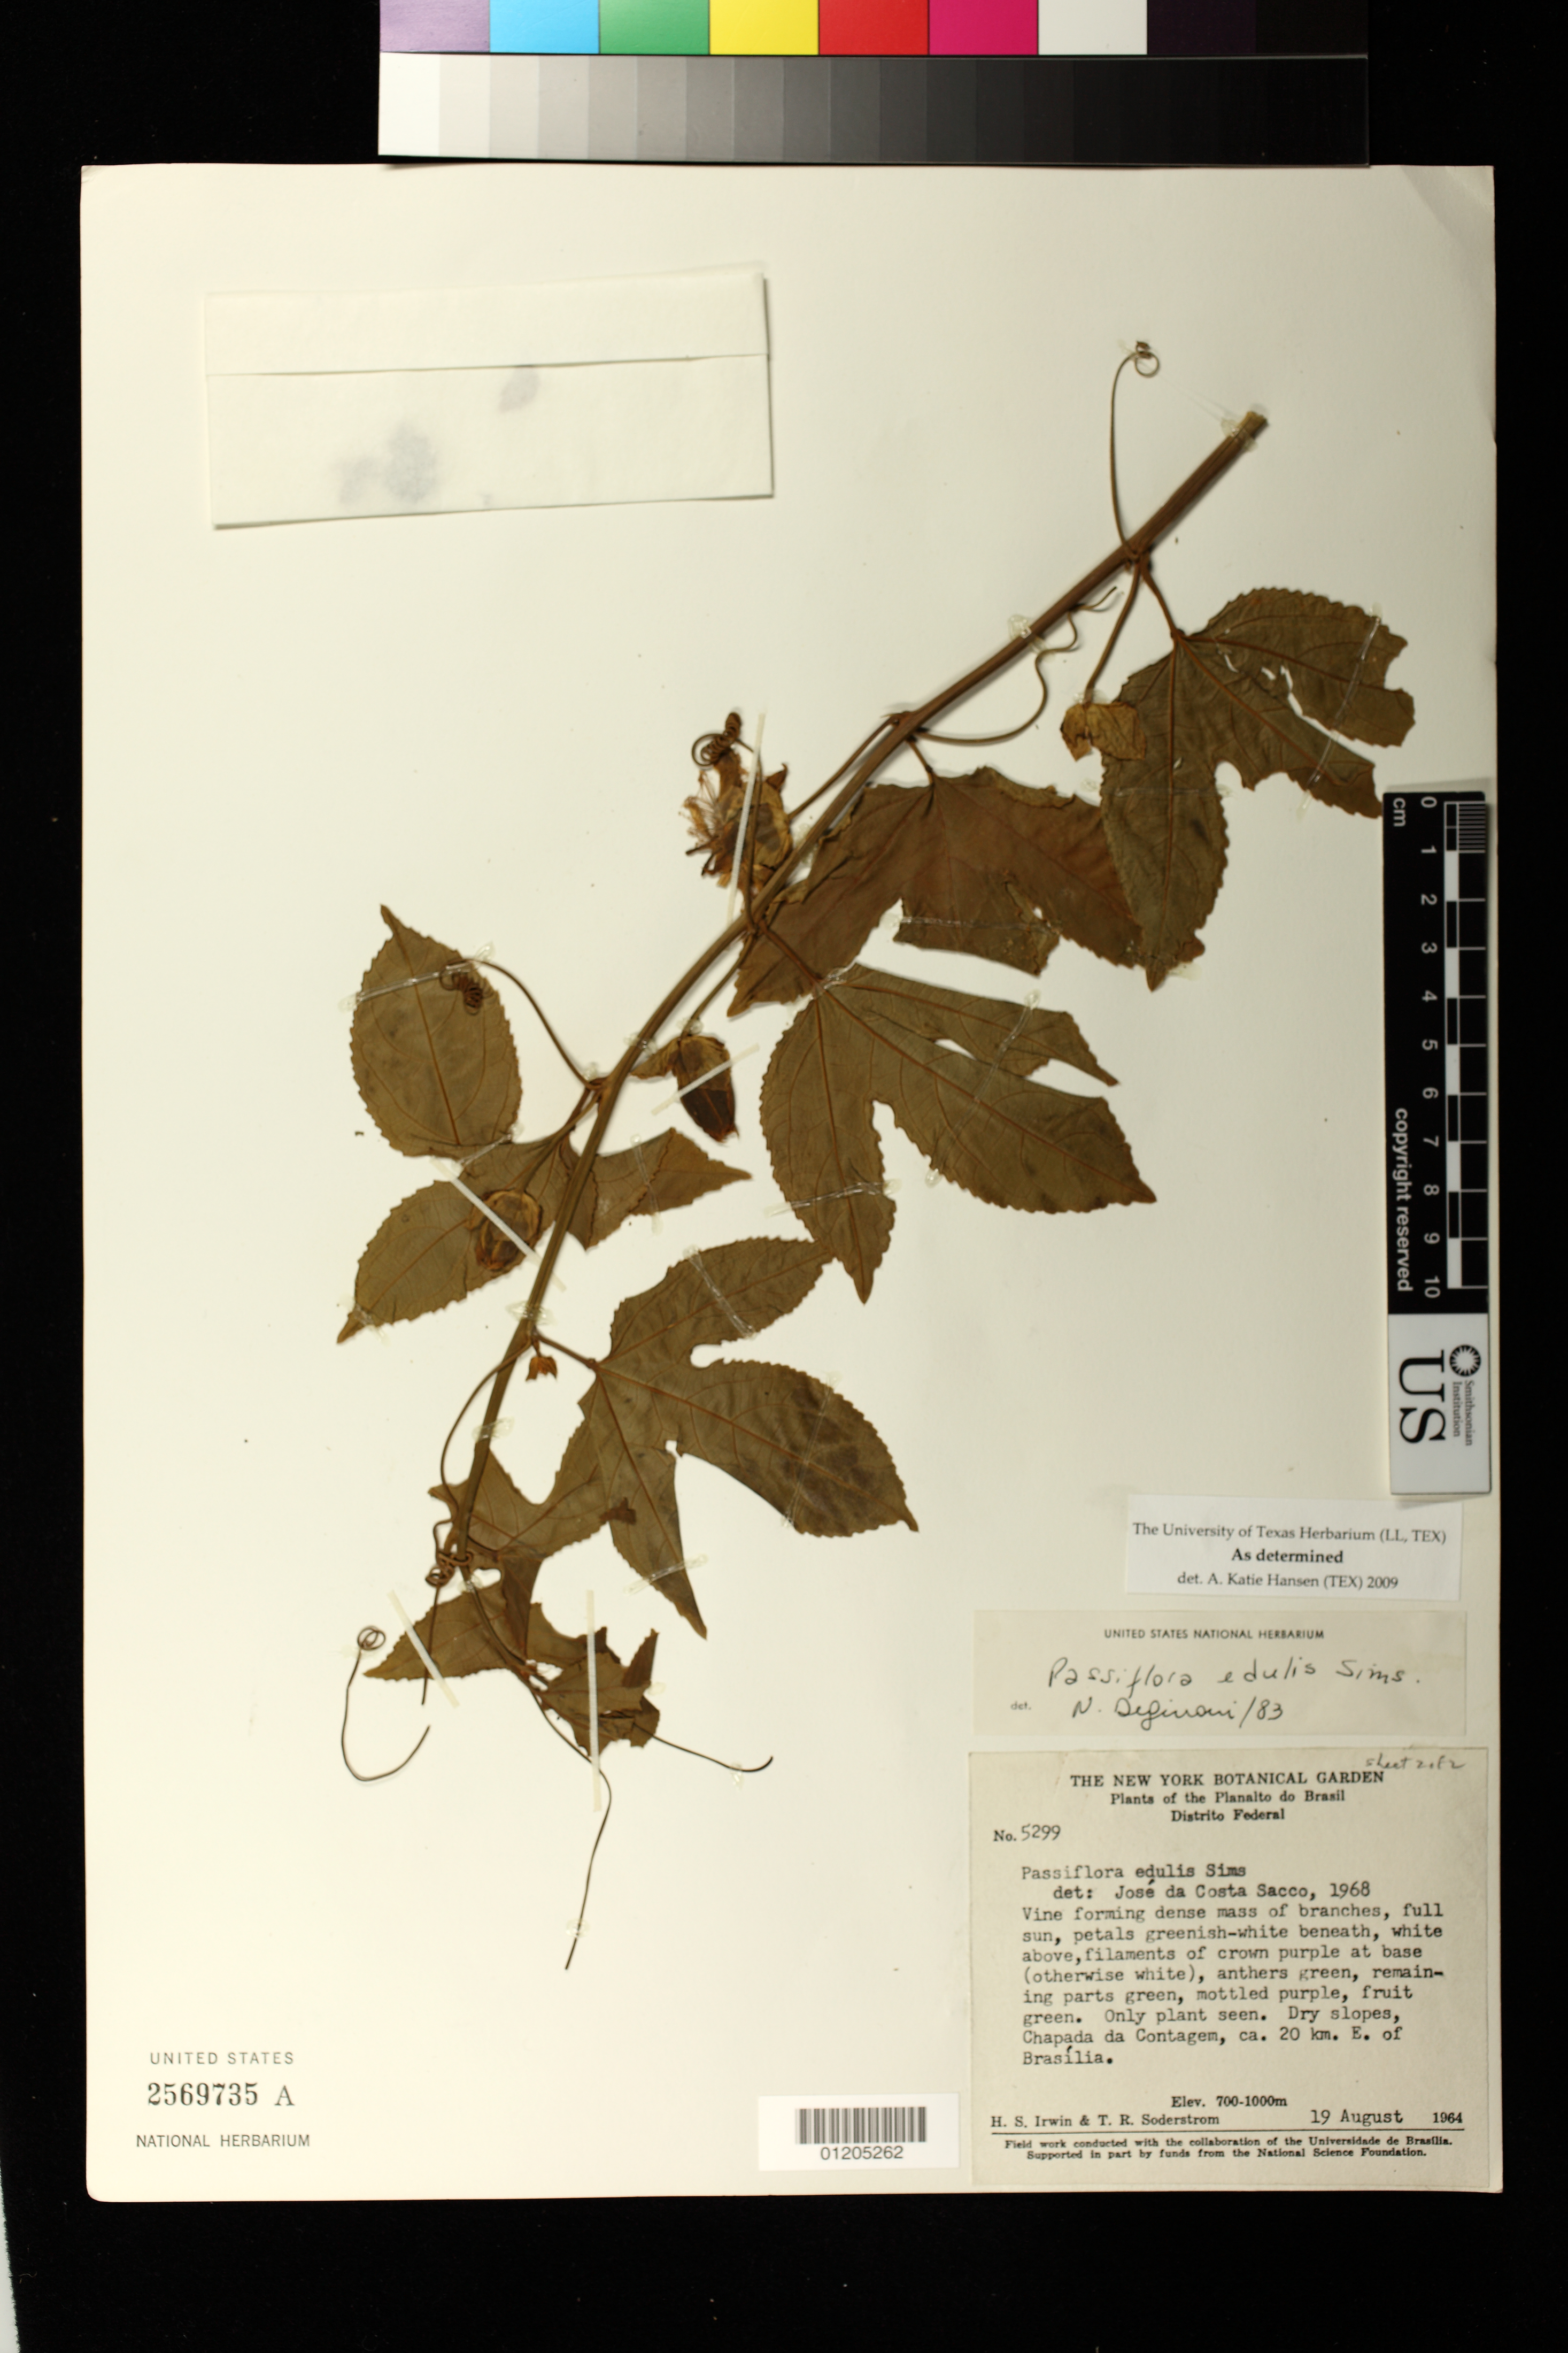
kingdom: Plantae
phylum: Tracheophyta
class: Magnoliopsida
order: Malpighiales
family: Passifloraceae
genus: Passiflora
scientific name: Passiflora edulis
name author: Sims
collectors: H. Irwin & T. R. Soderstrom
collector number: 5299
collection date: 1964-08-19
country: Brazil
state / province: Distrito Federal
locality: Dry Slopes, Chapada da Contagem, ca 20 km. E.of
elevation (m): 700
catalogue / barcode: US 2569735A